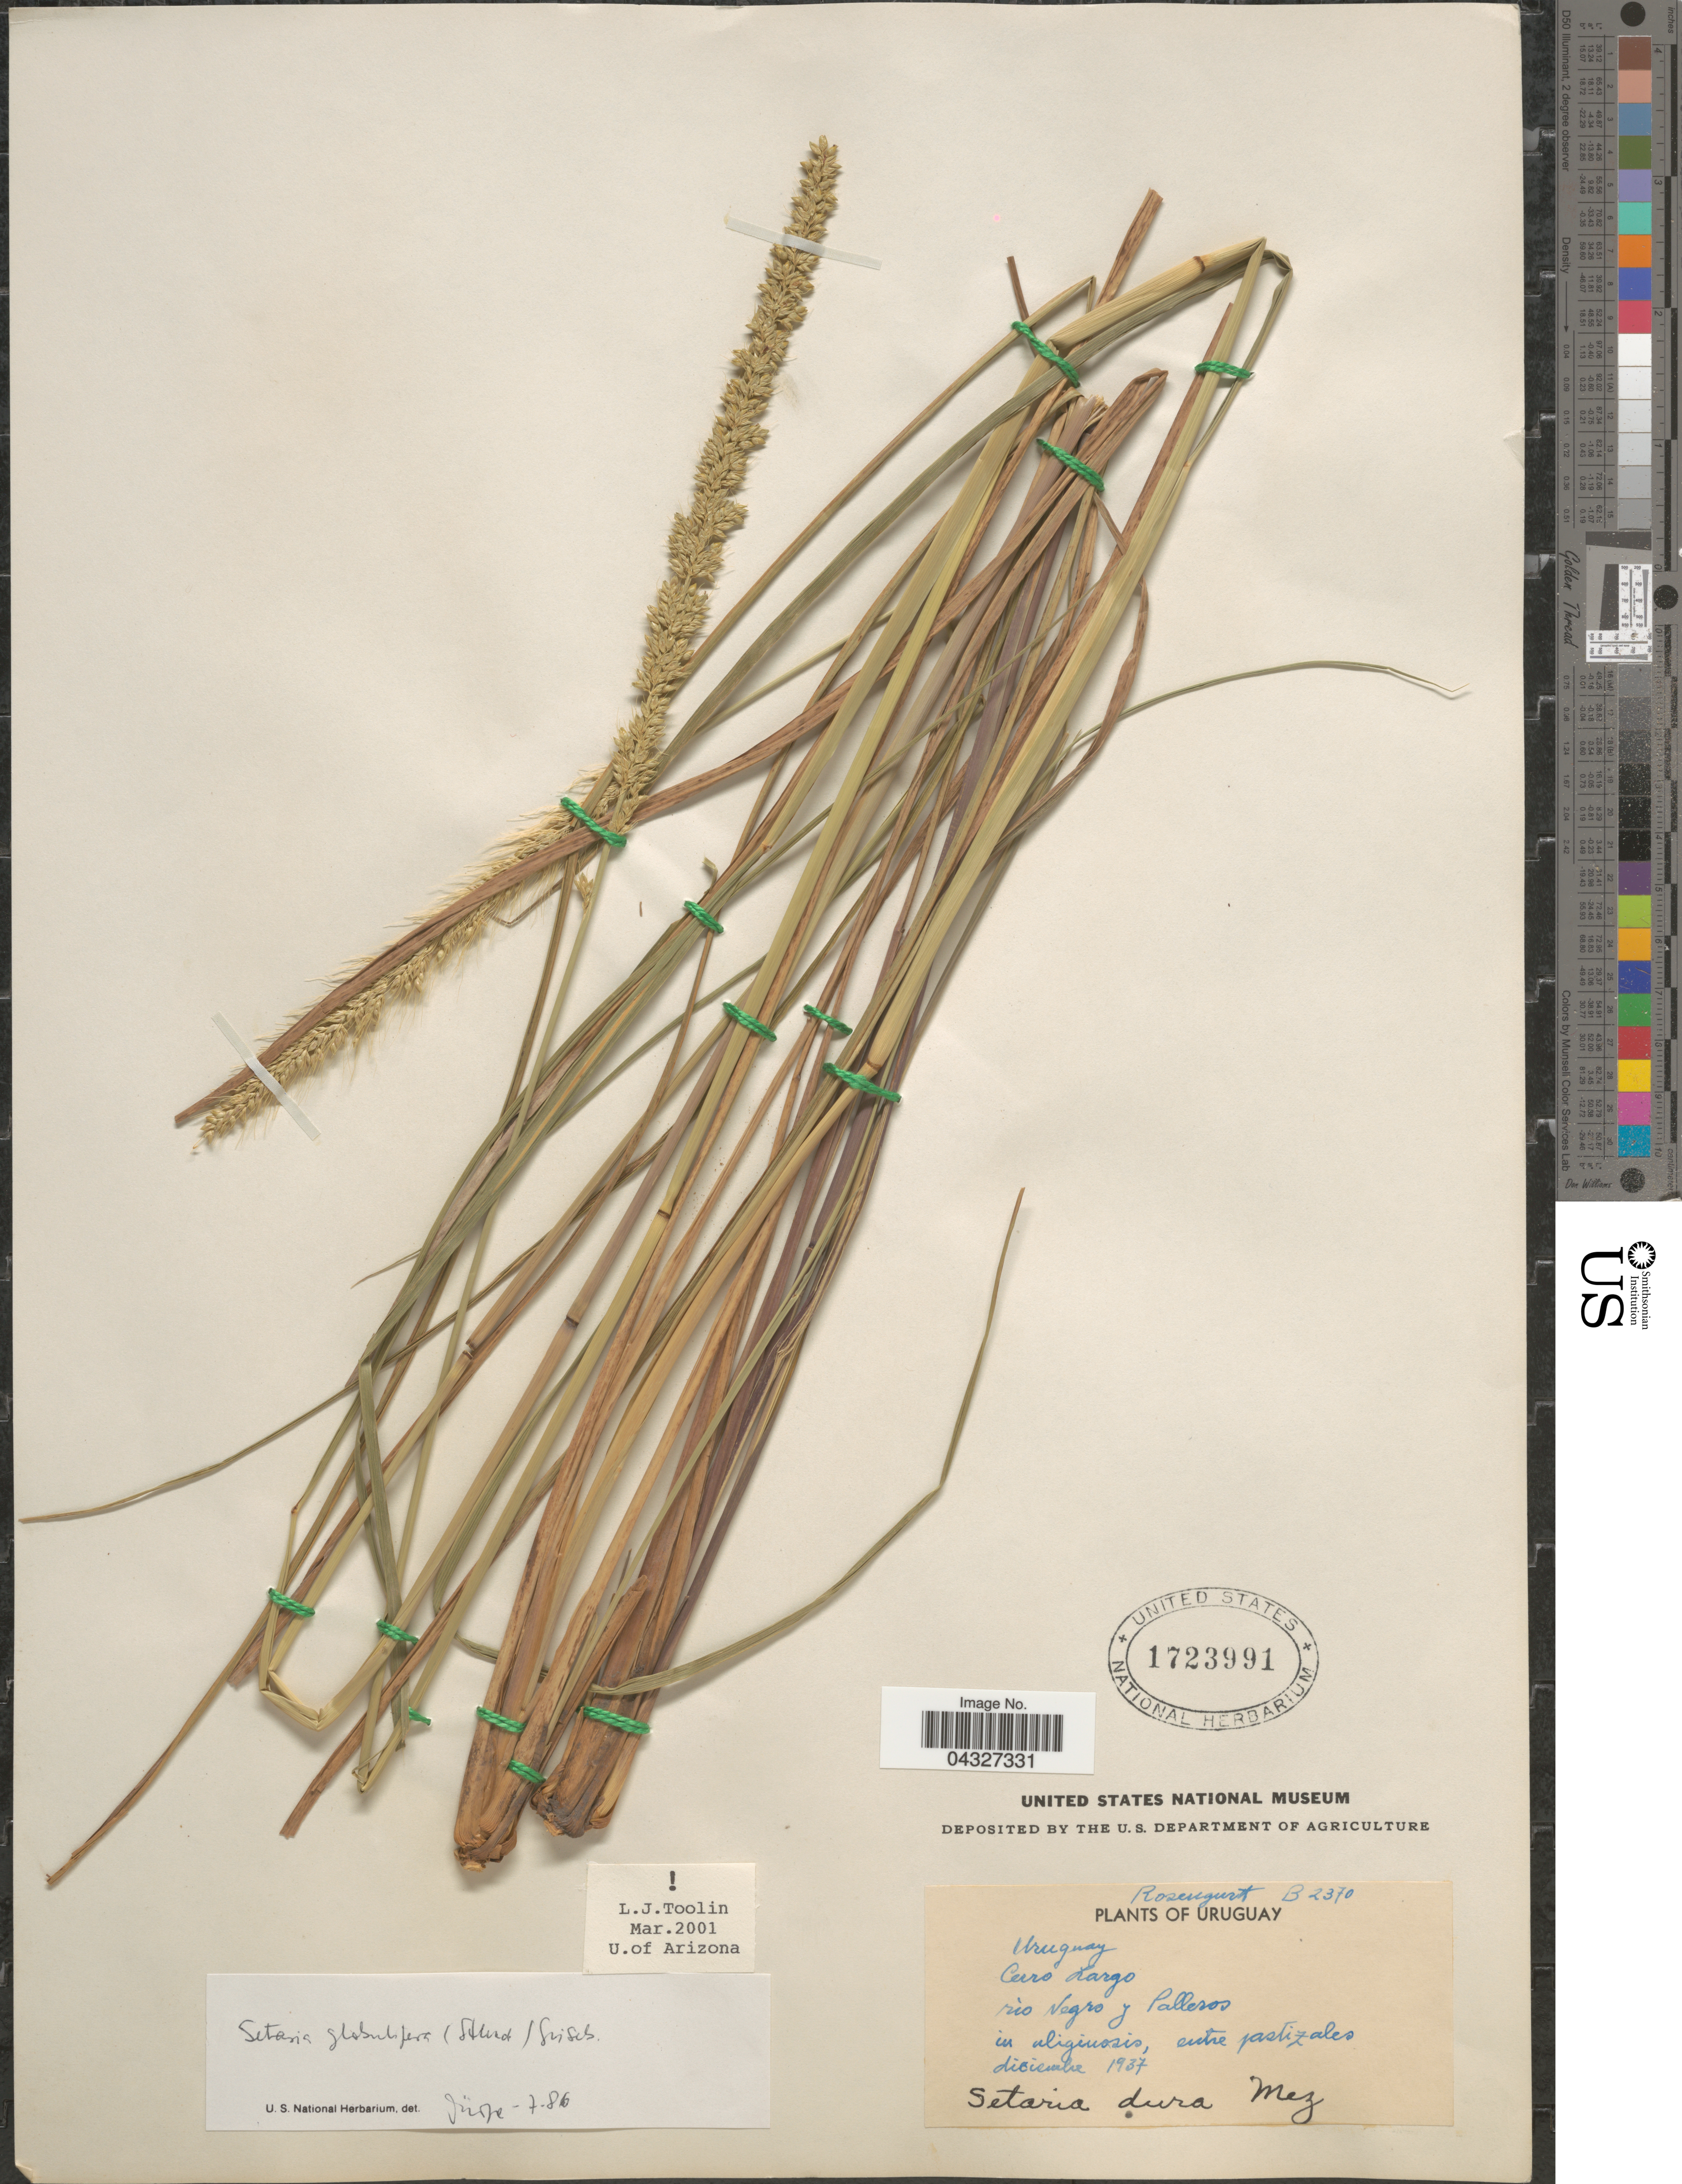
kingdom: Plantae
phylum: Tracheophyta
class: Liliopsida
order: Poales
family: Poaceae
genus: Setaria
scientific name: Setaria globulifera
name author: Griseb.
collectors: Rosengurtt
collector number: B2370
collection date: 1937-12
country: Uruguay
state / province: Cerro Largo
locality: Cerro Largo. Rio Negro y Pallesos in uliginosis, entre pastizales.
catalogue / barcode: US 1723991